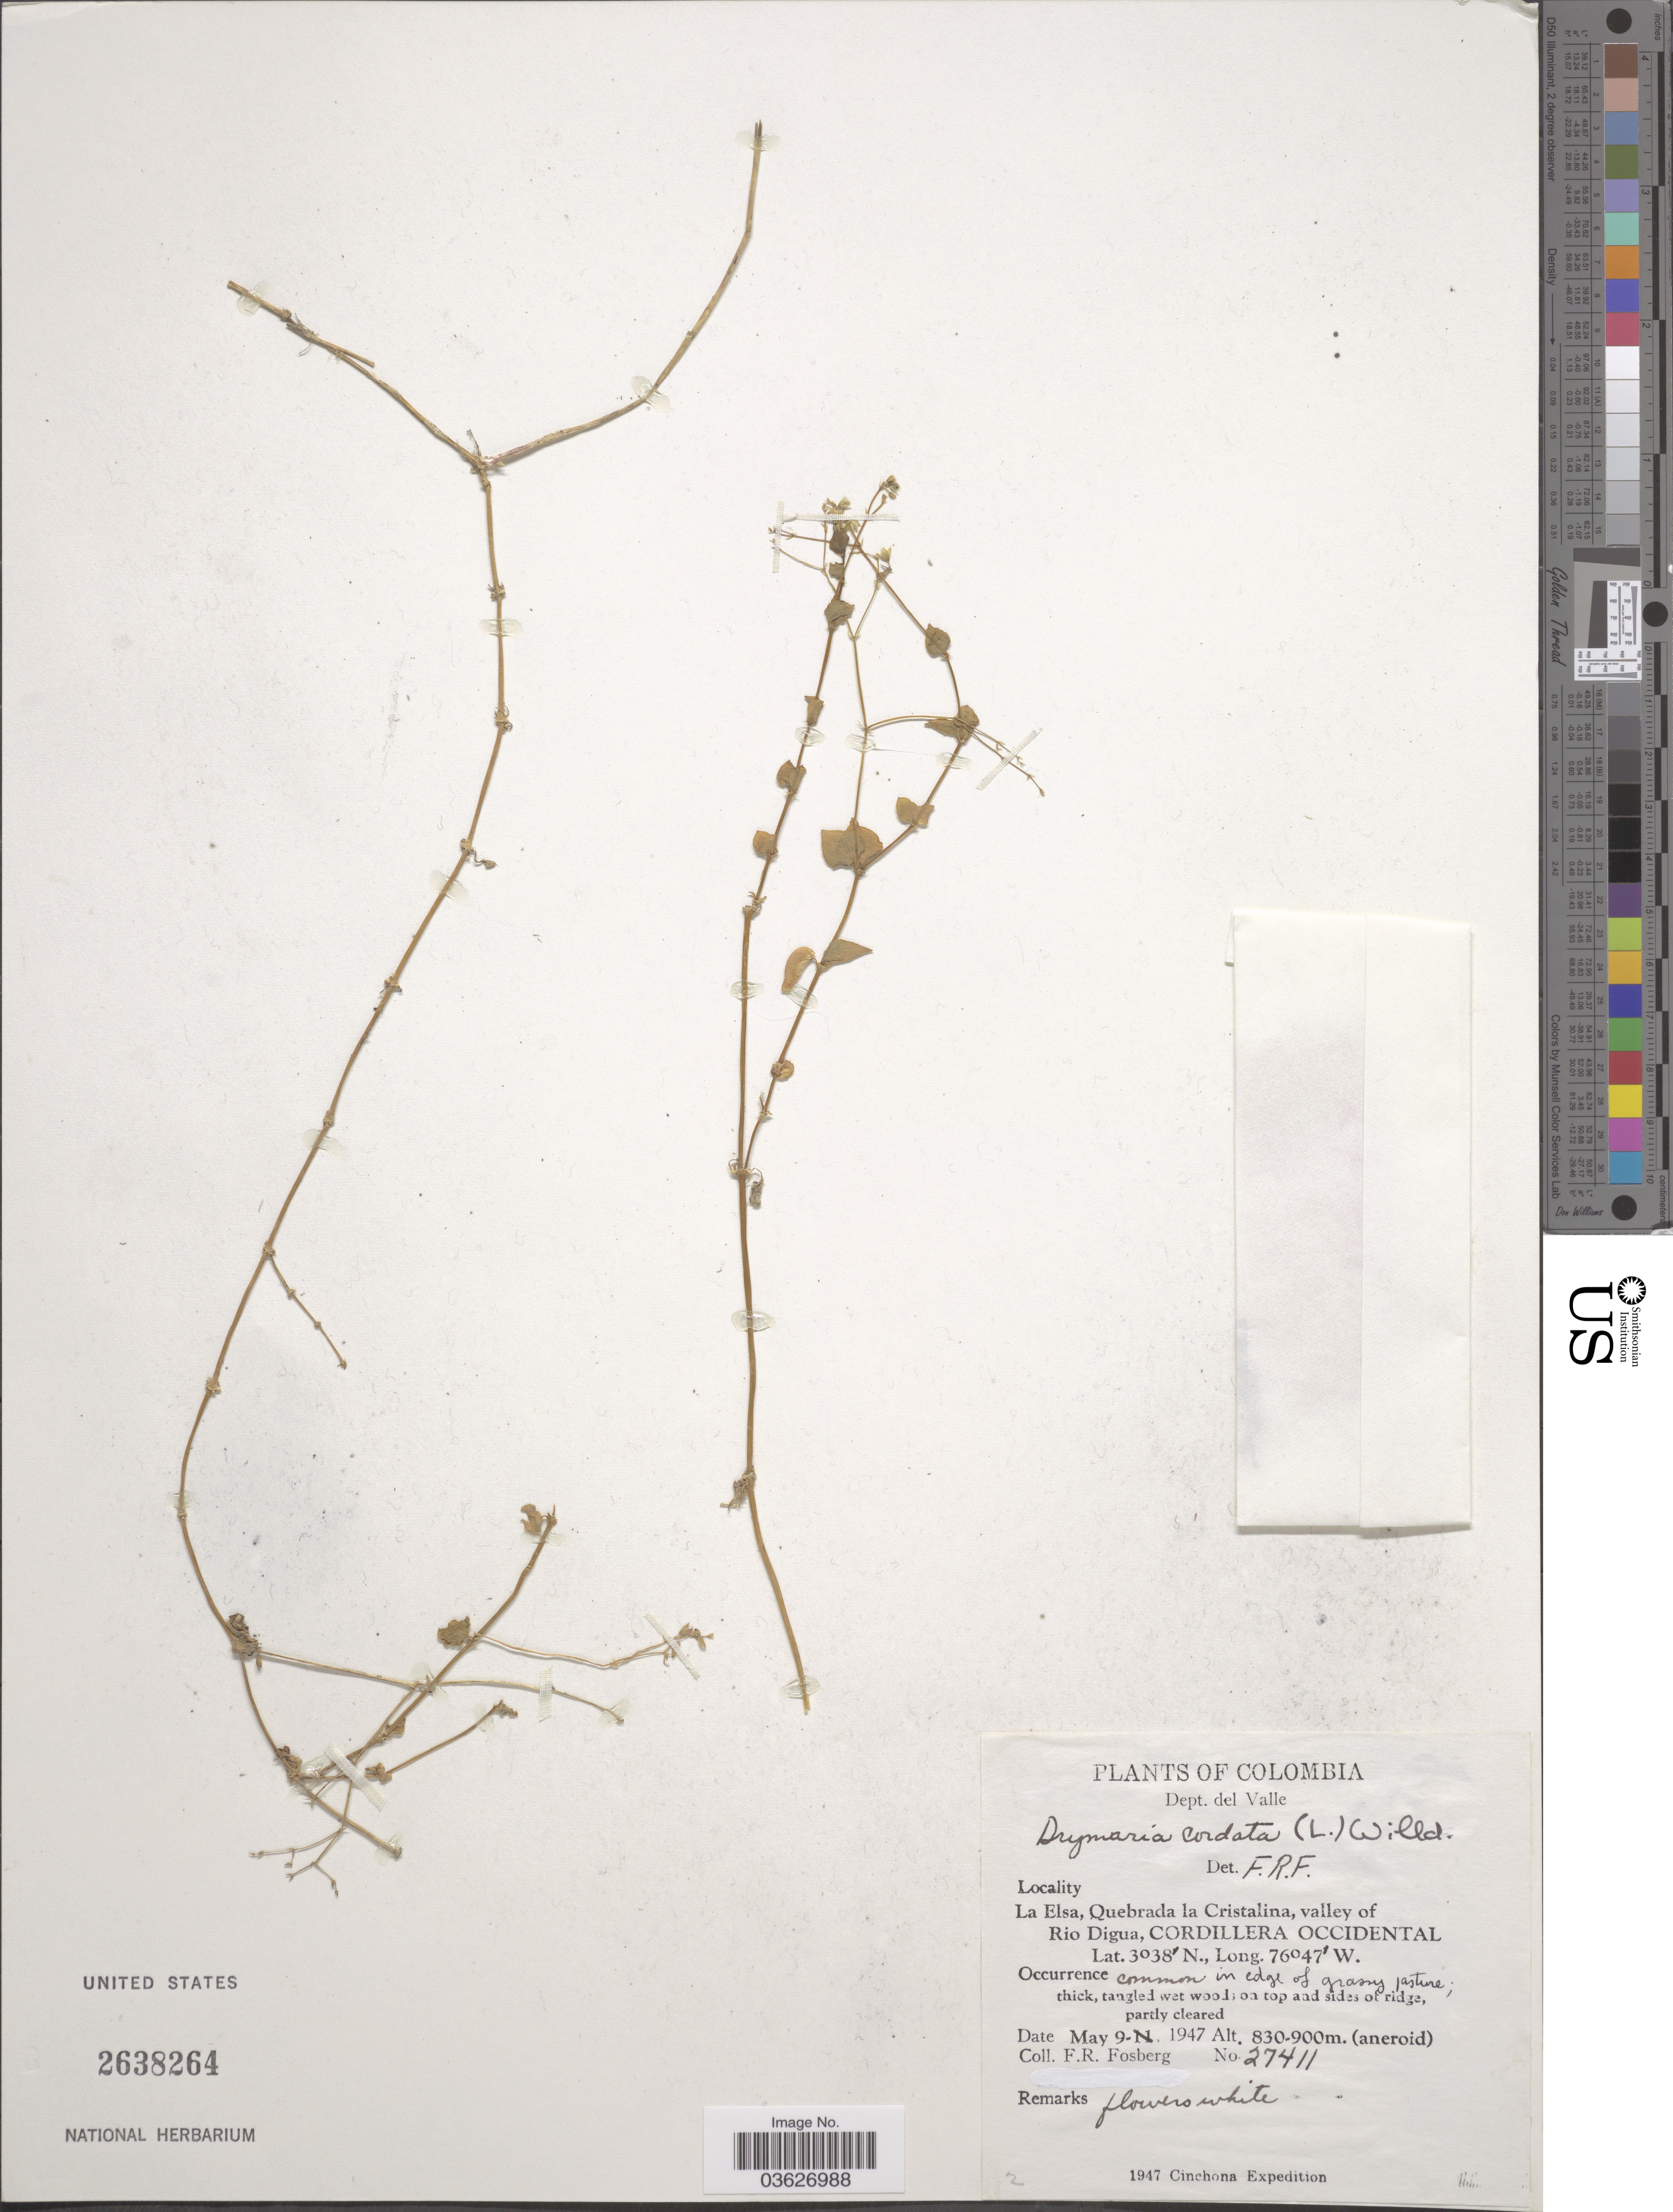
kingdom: Plantae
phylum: Tracheophyta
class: Magnoliopsida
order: Caryophyllales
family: Caryophyllaceae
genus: Drymaria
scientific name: Drymaria cordata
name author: (L.) Willd. ex Schult.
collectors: F. R. Fosberg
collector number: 27411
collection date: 1947-05-09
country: Colombia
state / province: Valle del Cauca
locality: Dept. del Valle. La Elsa, Quebrada la Cristalina, valley of Rio Digua, Cordillera Occidental.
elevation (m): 830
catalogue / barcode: US 2638264